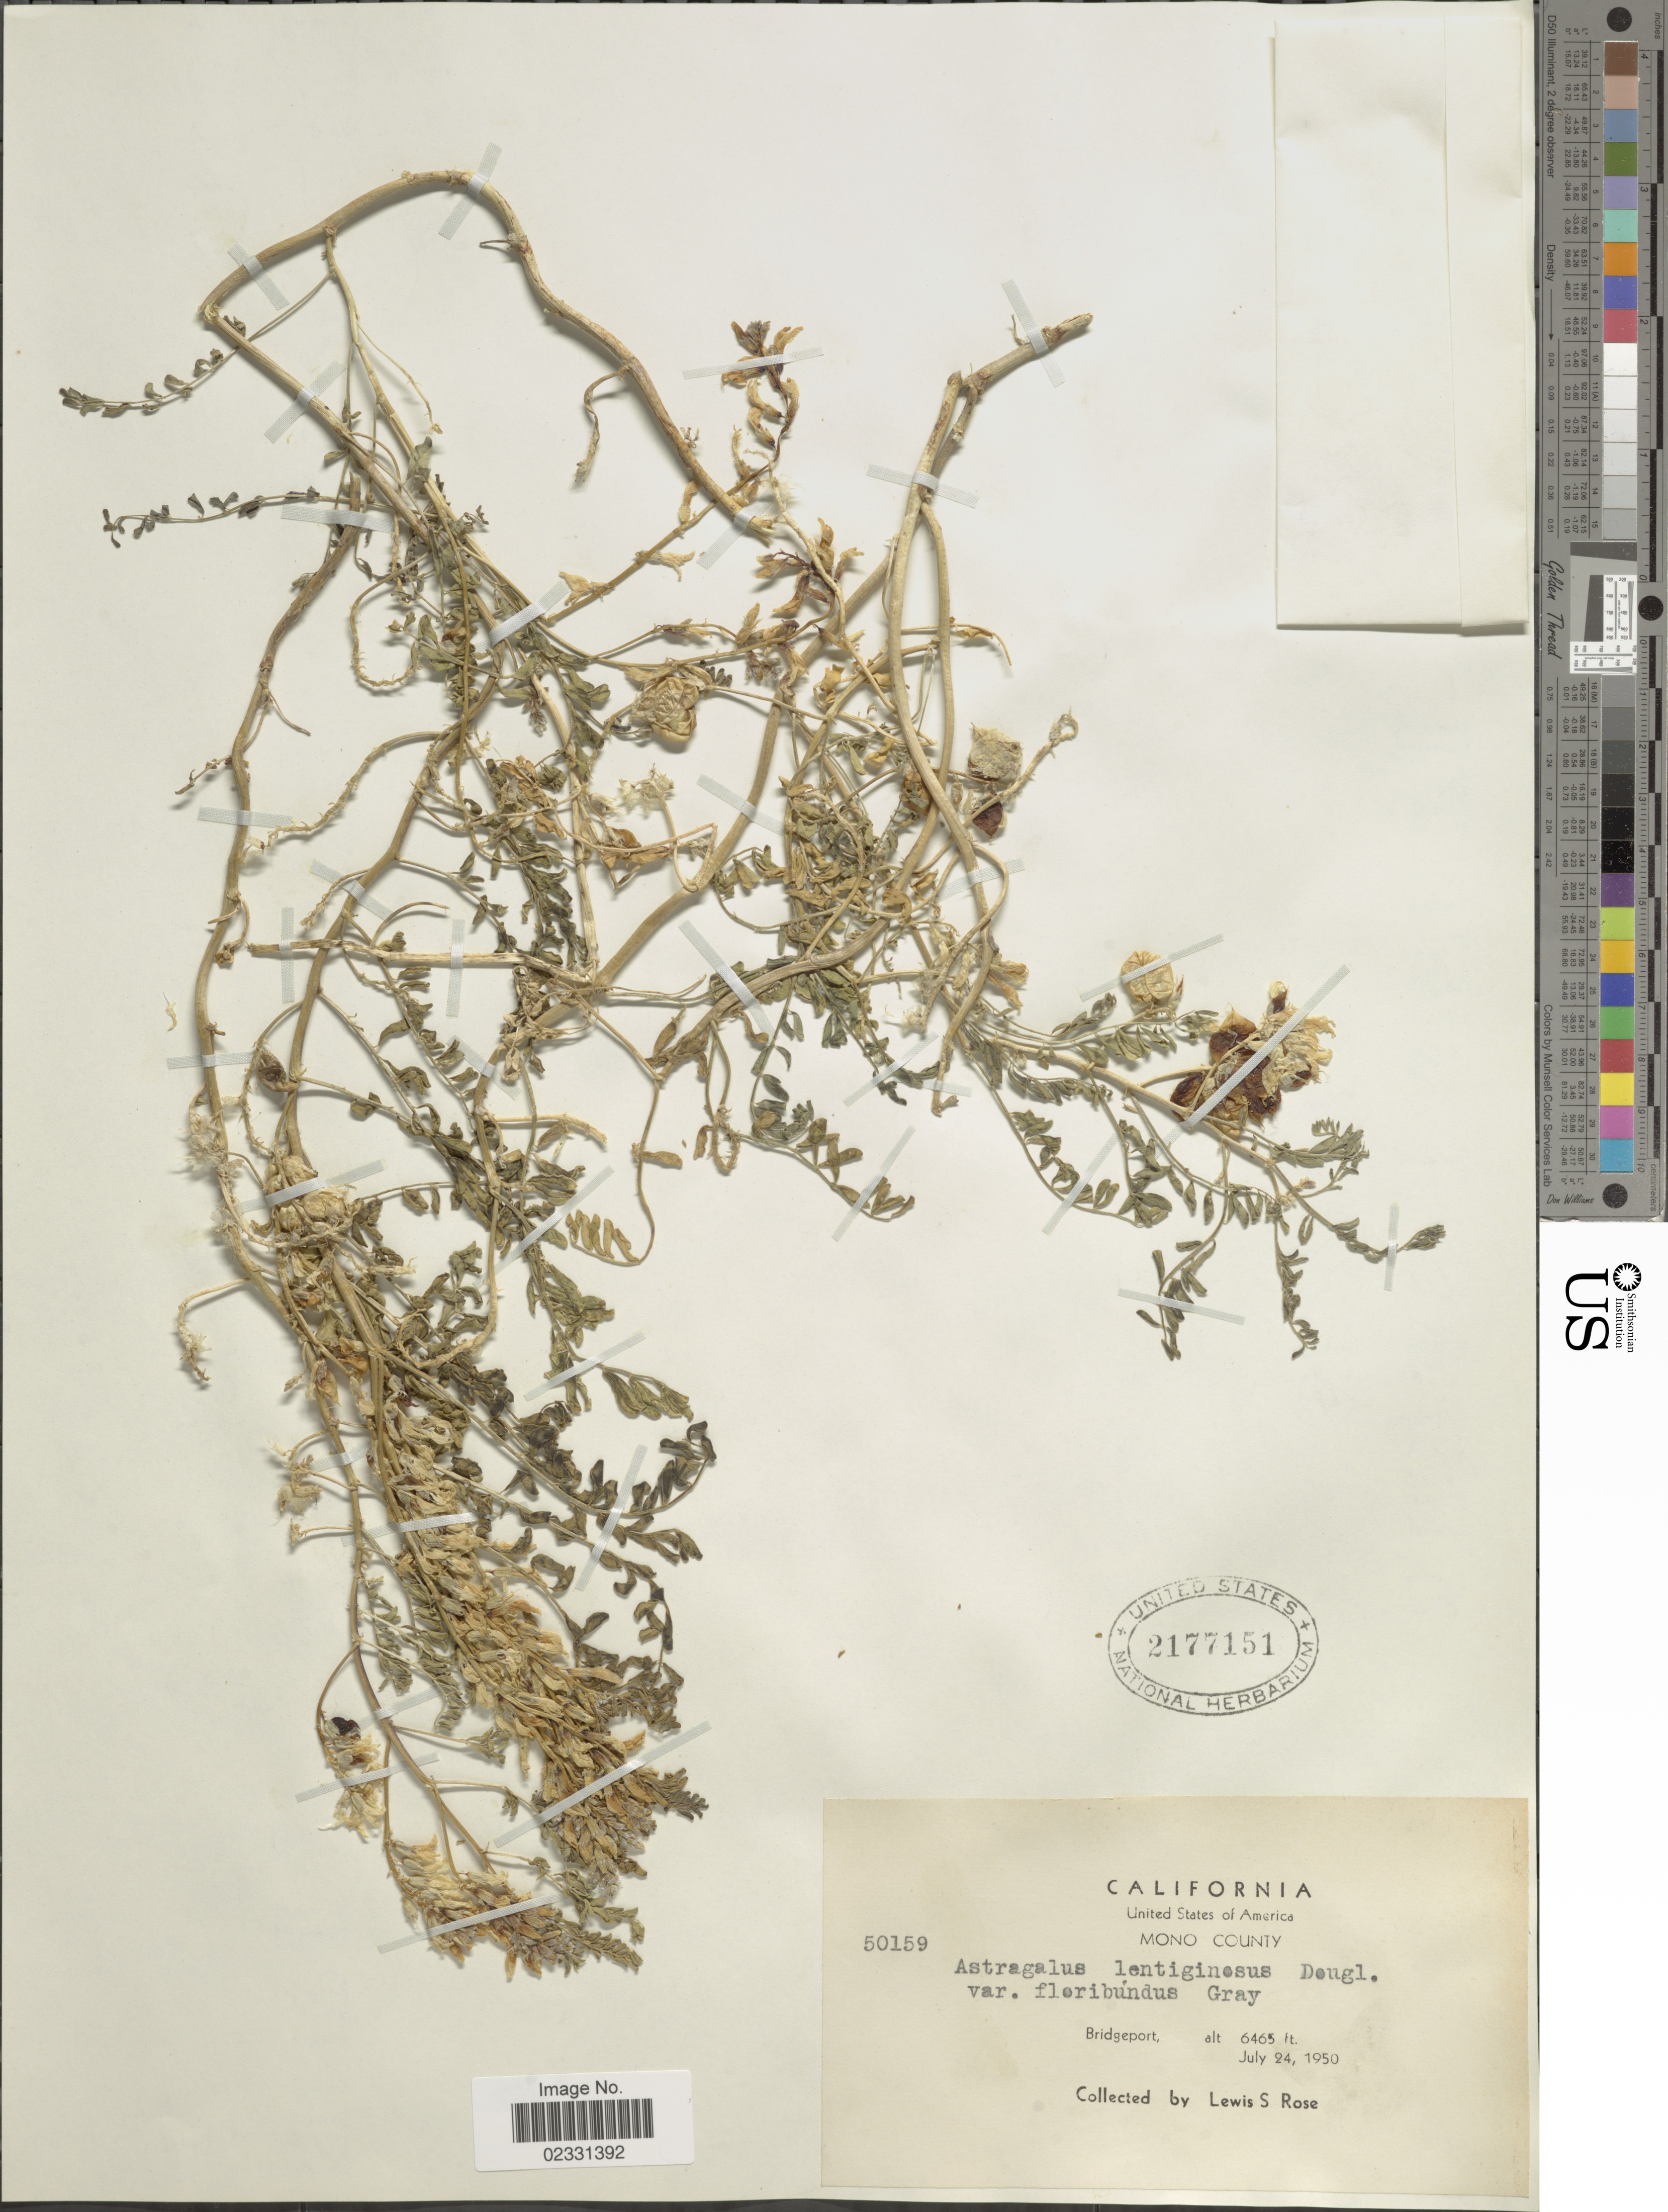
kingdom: Plantae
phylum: Tracheophyta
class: Magnoliopsida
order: Fabales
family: Fabaceae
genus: Astragalus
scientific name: Astragalus floribundus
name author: Pall.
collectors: L. S. Rose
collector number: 50159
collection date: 1950-07-24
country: United States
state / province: California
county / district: Mono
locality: Mono County, Bridgeport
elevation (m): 1971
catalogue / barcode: US 2177151